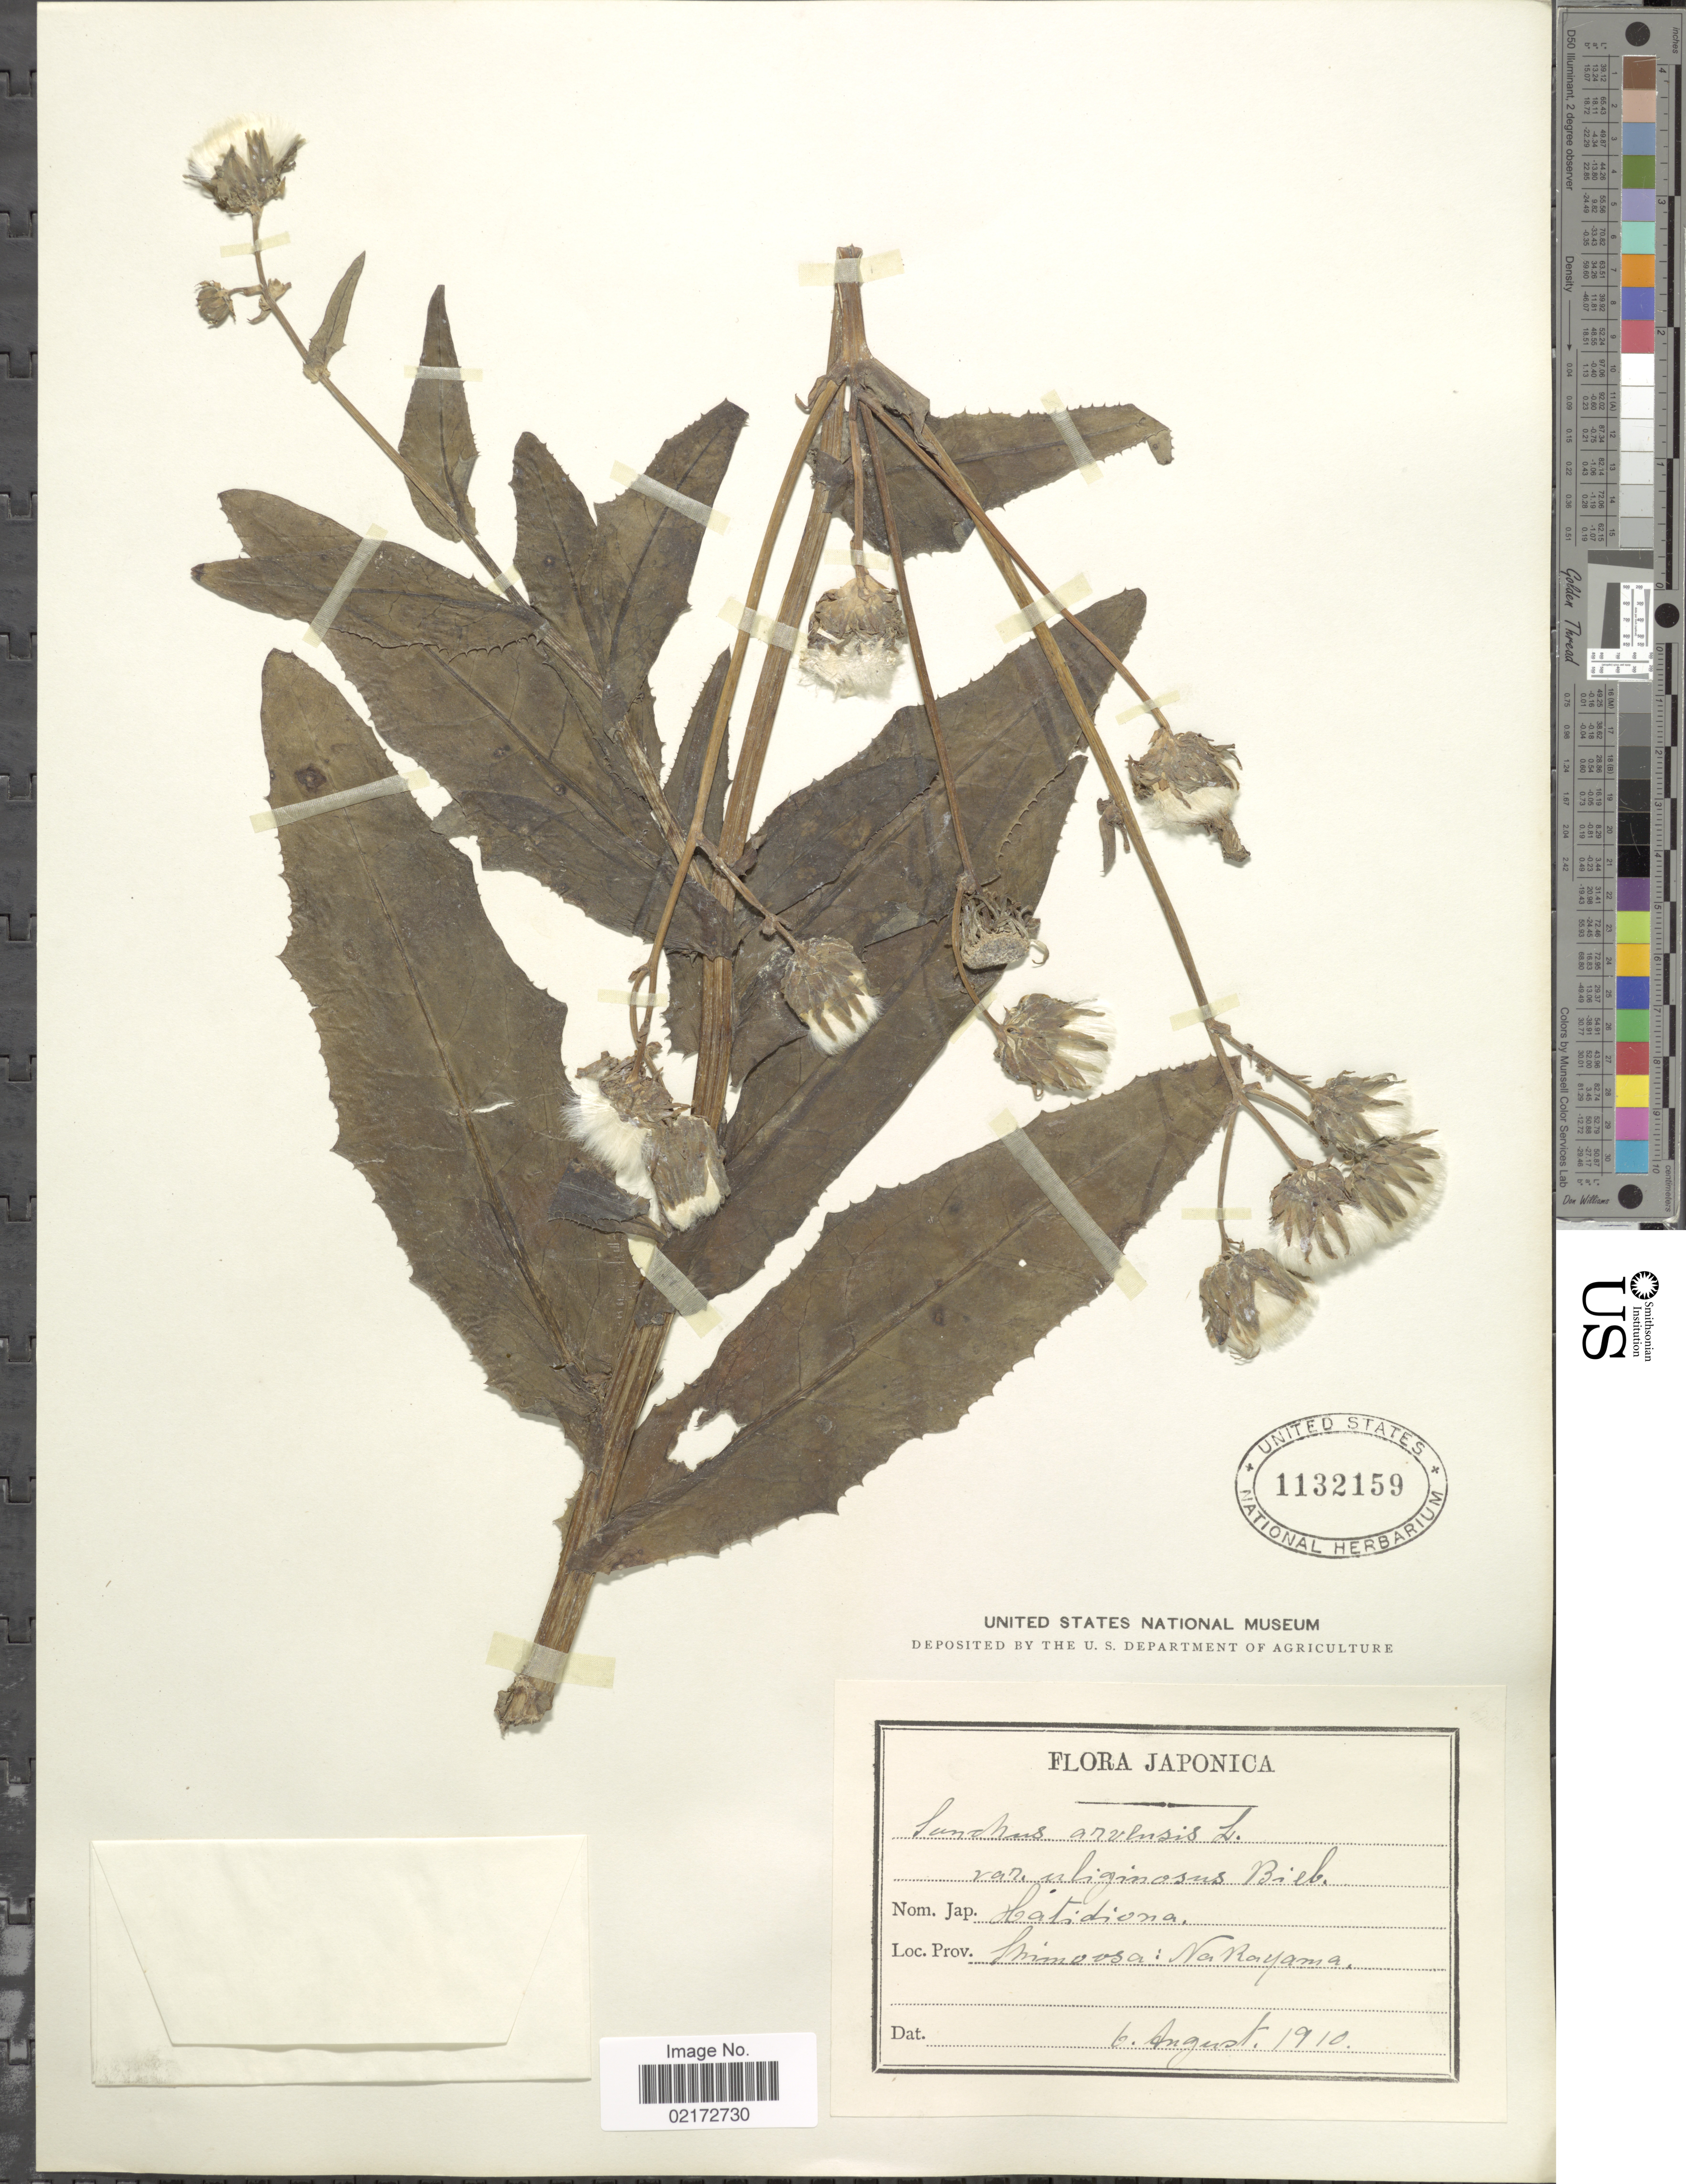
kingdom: Plantae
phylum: Tracheophyta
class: Magnoliopsida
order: Asterales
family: Asteraceae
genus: Sonchus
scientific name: Sonchus arvensis subsp. uliginosus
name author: (M. Bieb.) Nyman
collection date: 1910-08-06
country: Japan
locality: Narayama.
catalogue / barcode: US 1132159